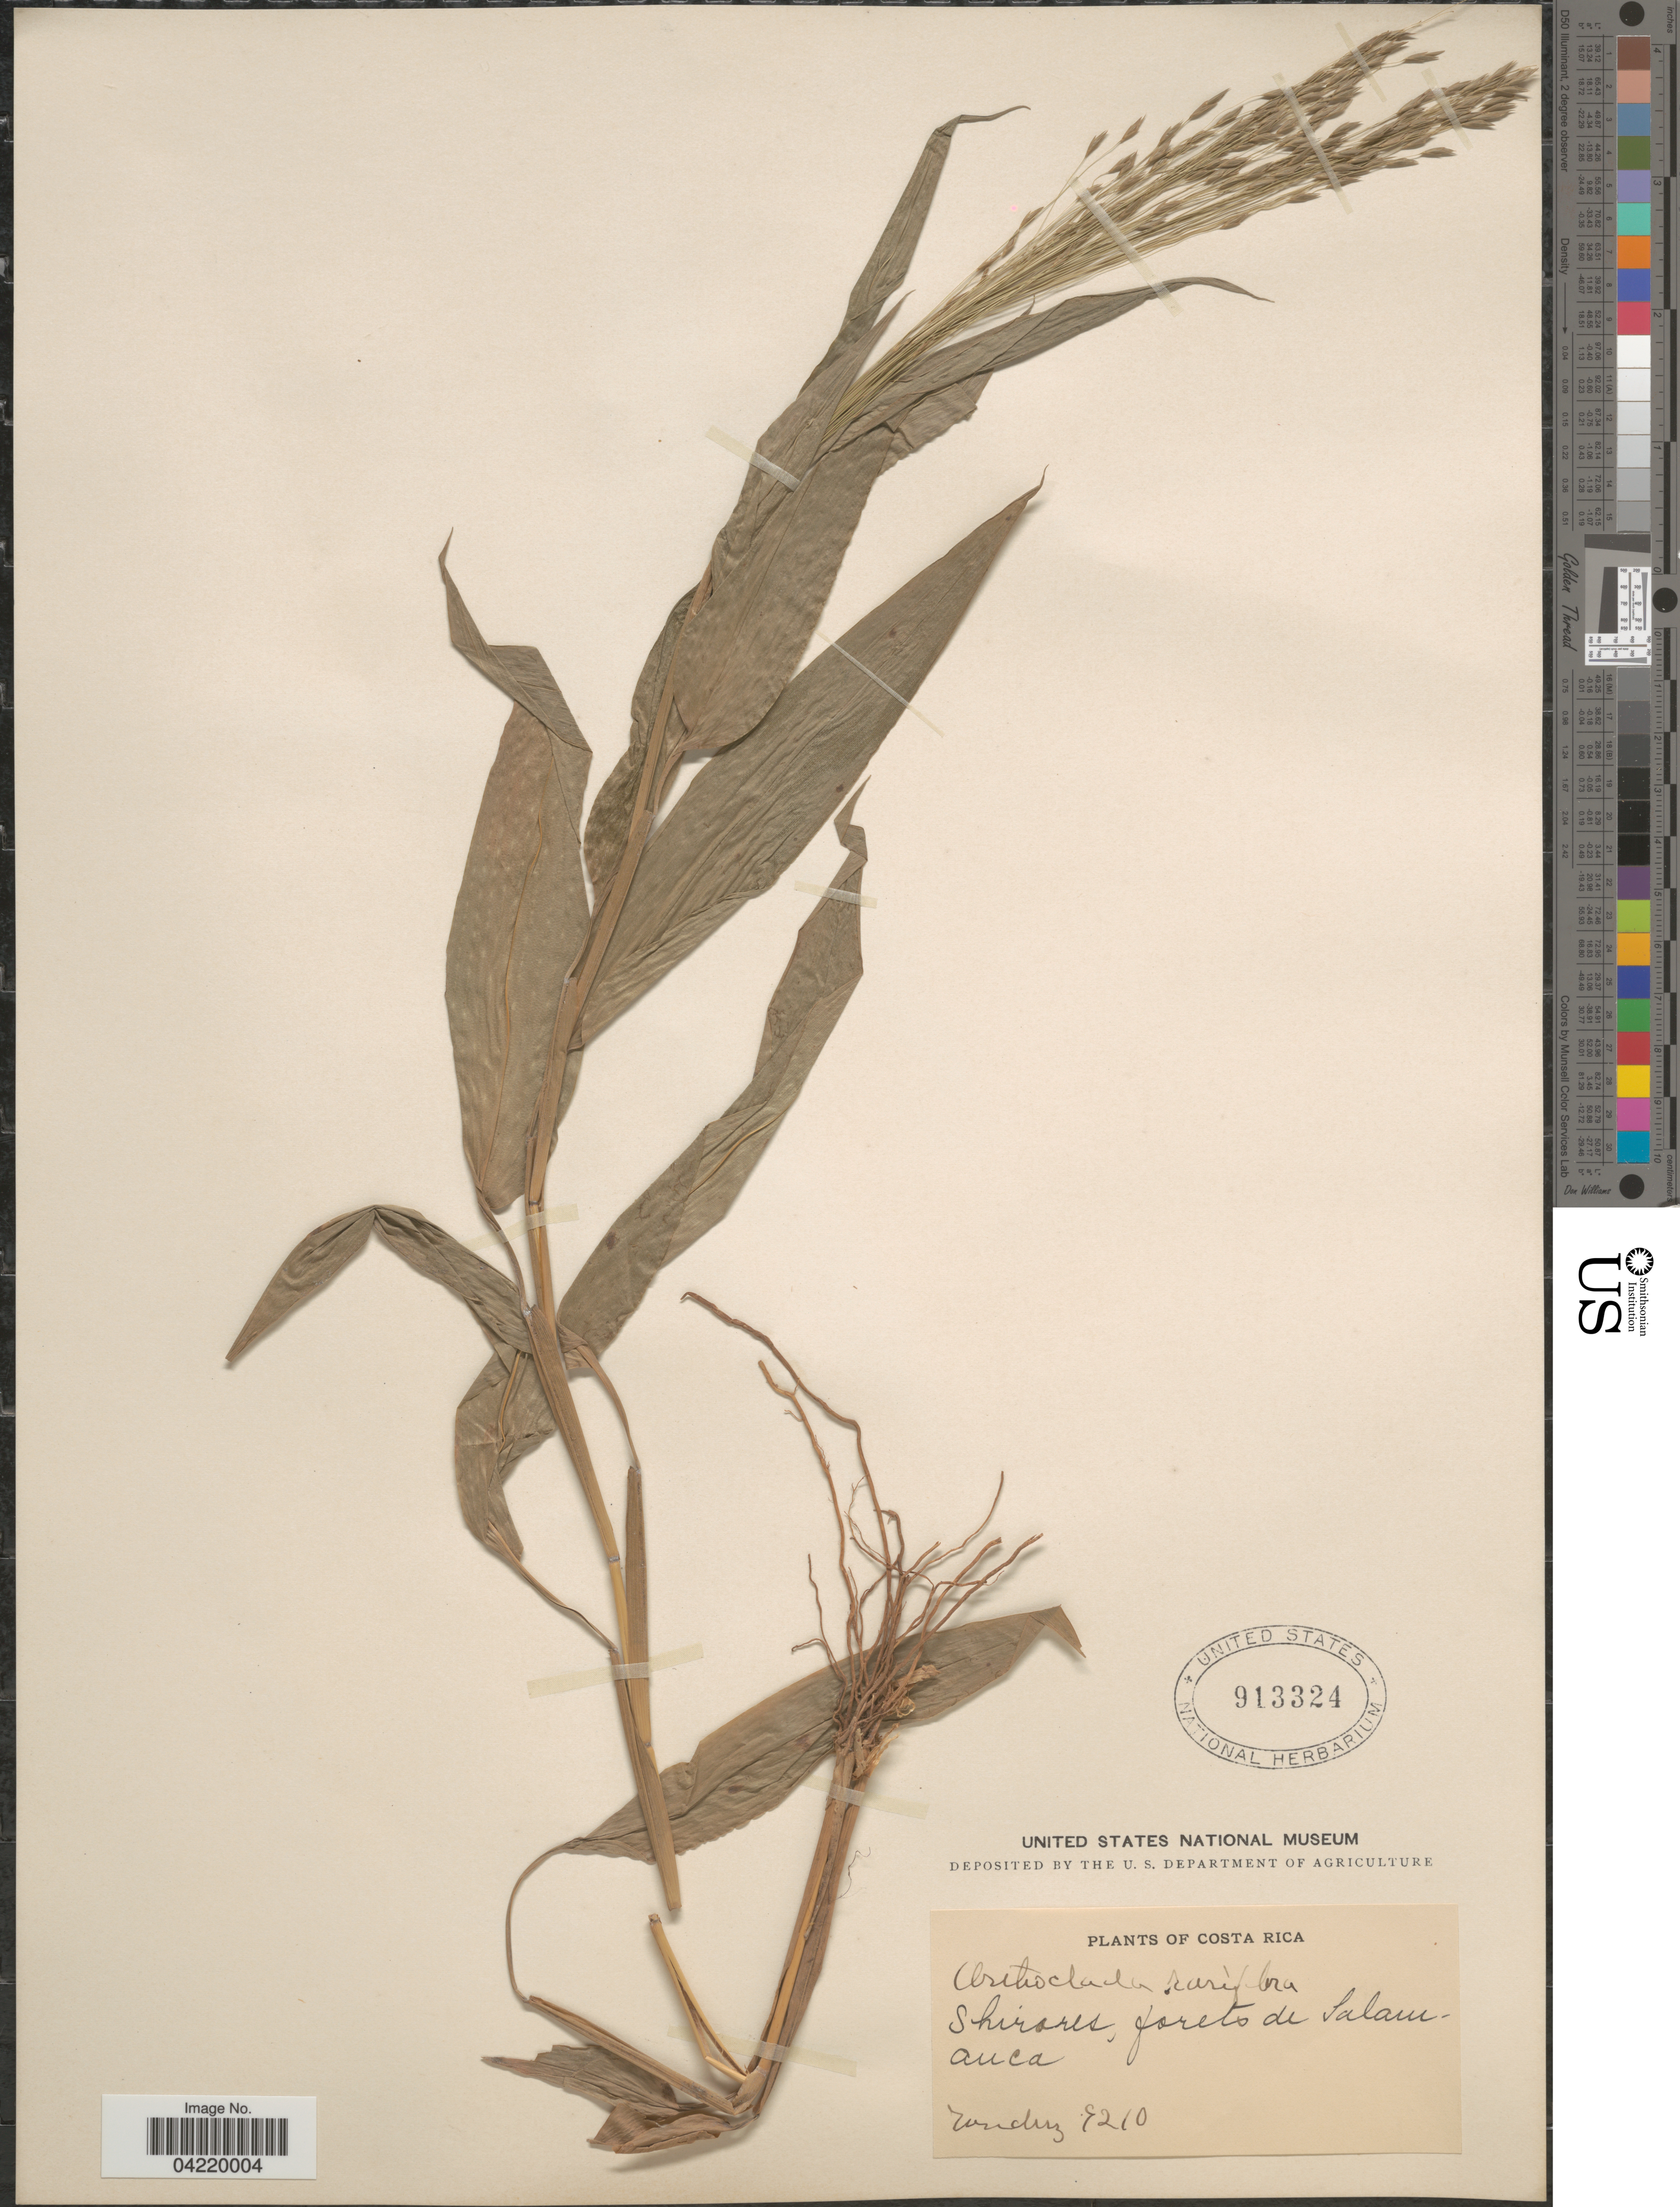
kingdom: Plantae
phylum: Tracheophyta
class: Liliopsida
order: Poales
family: Poaceae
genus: Orthoclada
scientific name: Orthoclada laxa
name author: P. Beauv.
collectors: Tonduz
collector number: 9210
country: Costa Rica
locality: Shirores, forets de Talamanca.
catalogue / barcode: US 913324